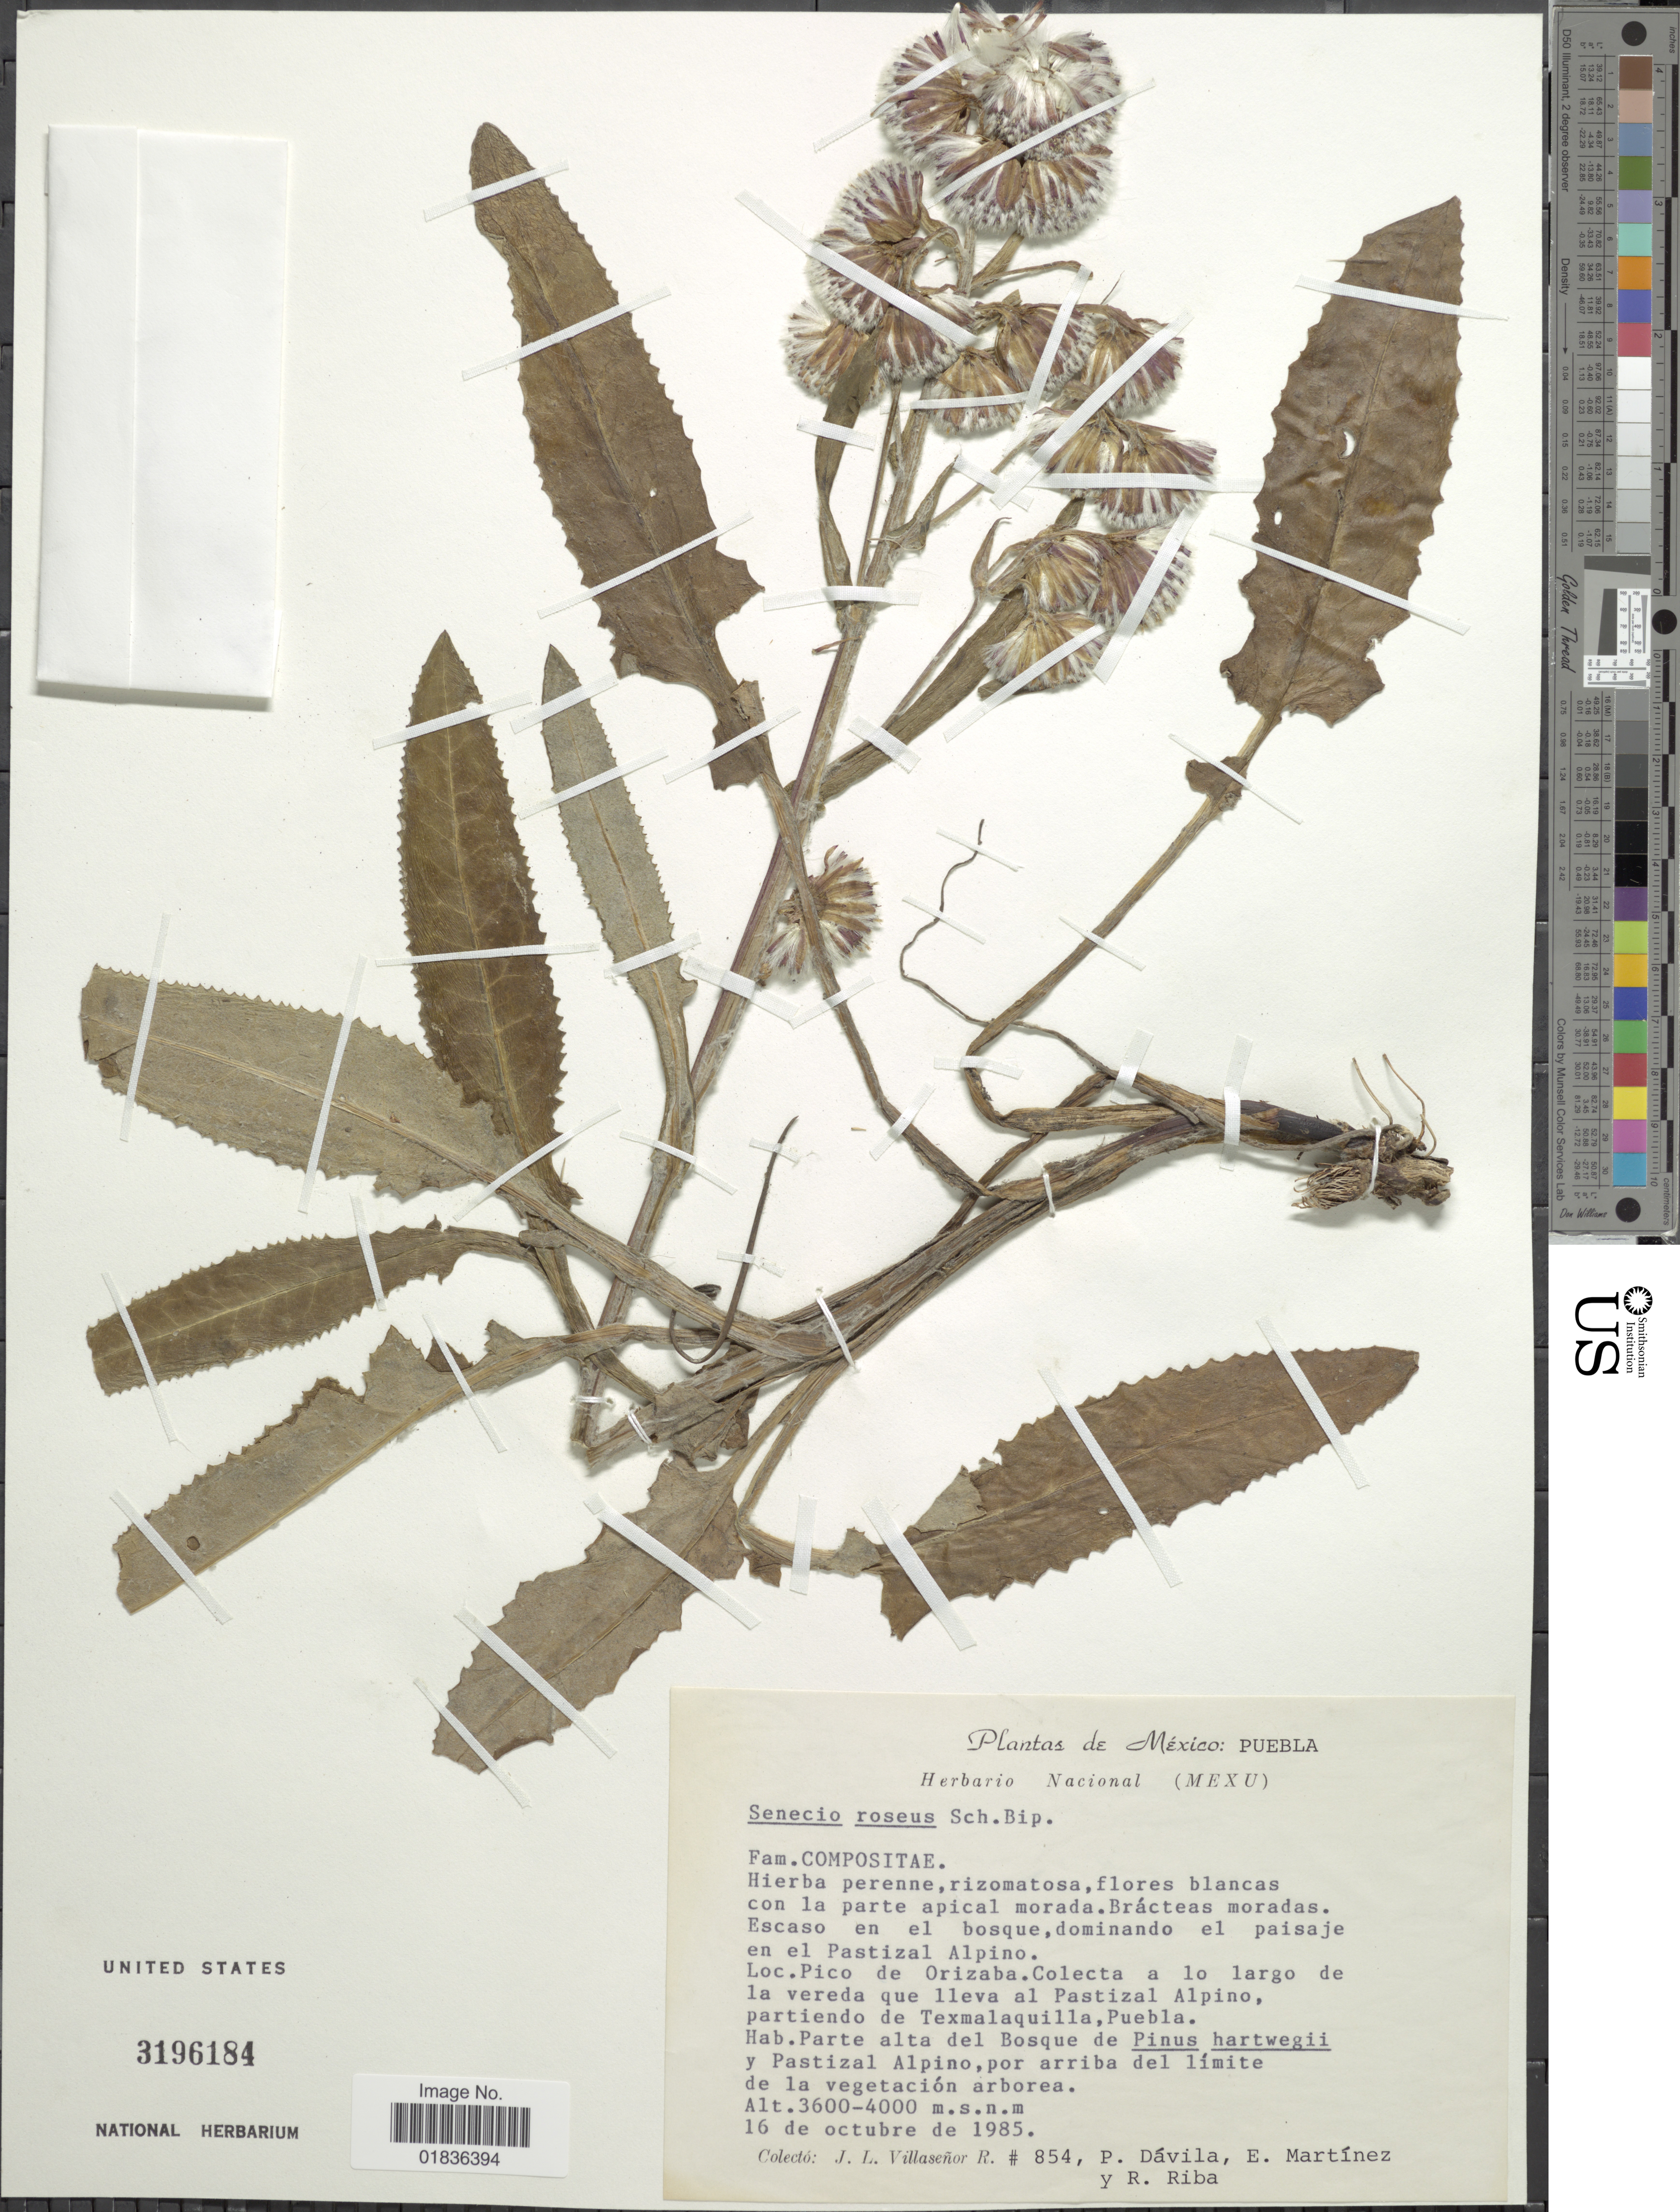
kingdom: Plantae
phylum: Tracheophyta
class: Magnoliopsida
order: Asterales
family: Asteraceae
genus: Senecio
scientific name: Senecio roseus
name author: Sch. Bip.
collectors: J. L. Villasenor, P. Dávila, E. Martínez & R. Riba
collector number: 854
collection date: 1985-10-16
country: Mexico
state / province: Puebla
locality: Pico de Orizaba, colecta a lo largo de la vereda que lleva al Pastizal Alpino, partiendo de Texmalaquilla.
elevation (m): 3600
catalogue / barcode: US 3196184